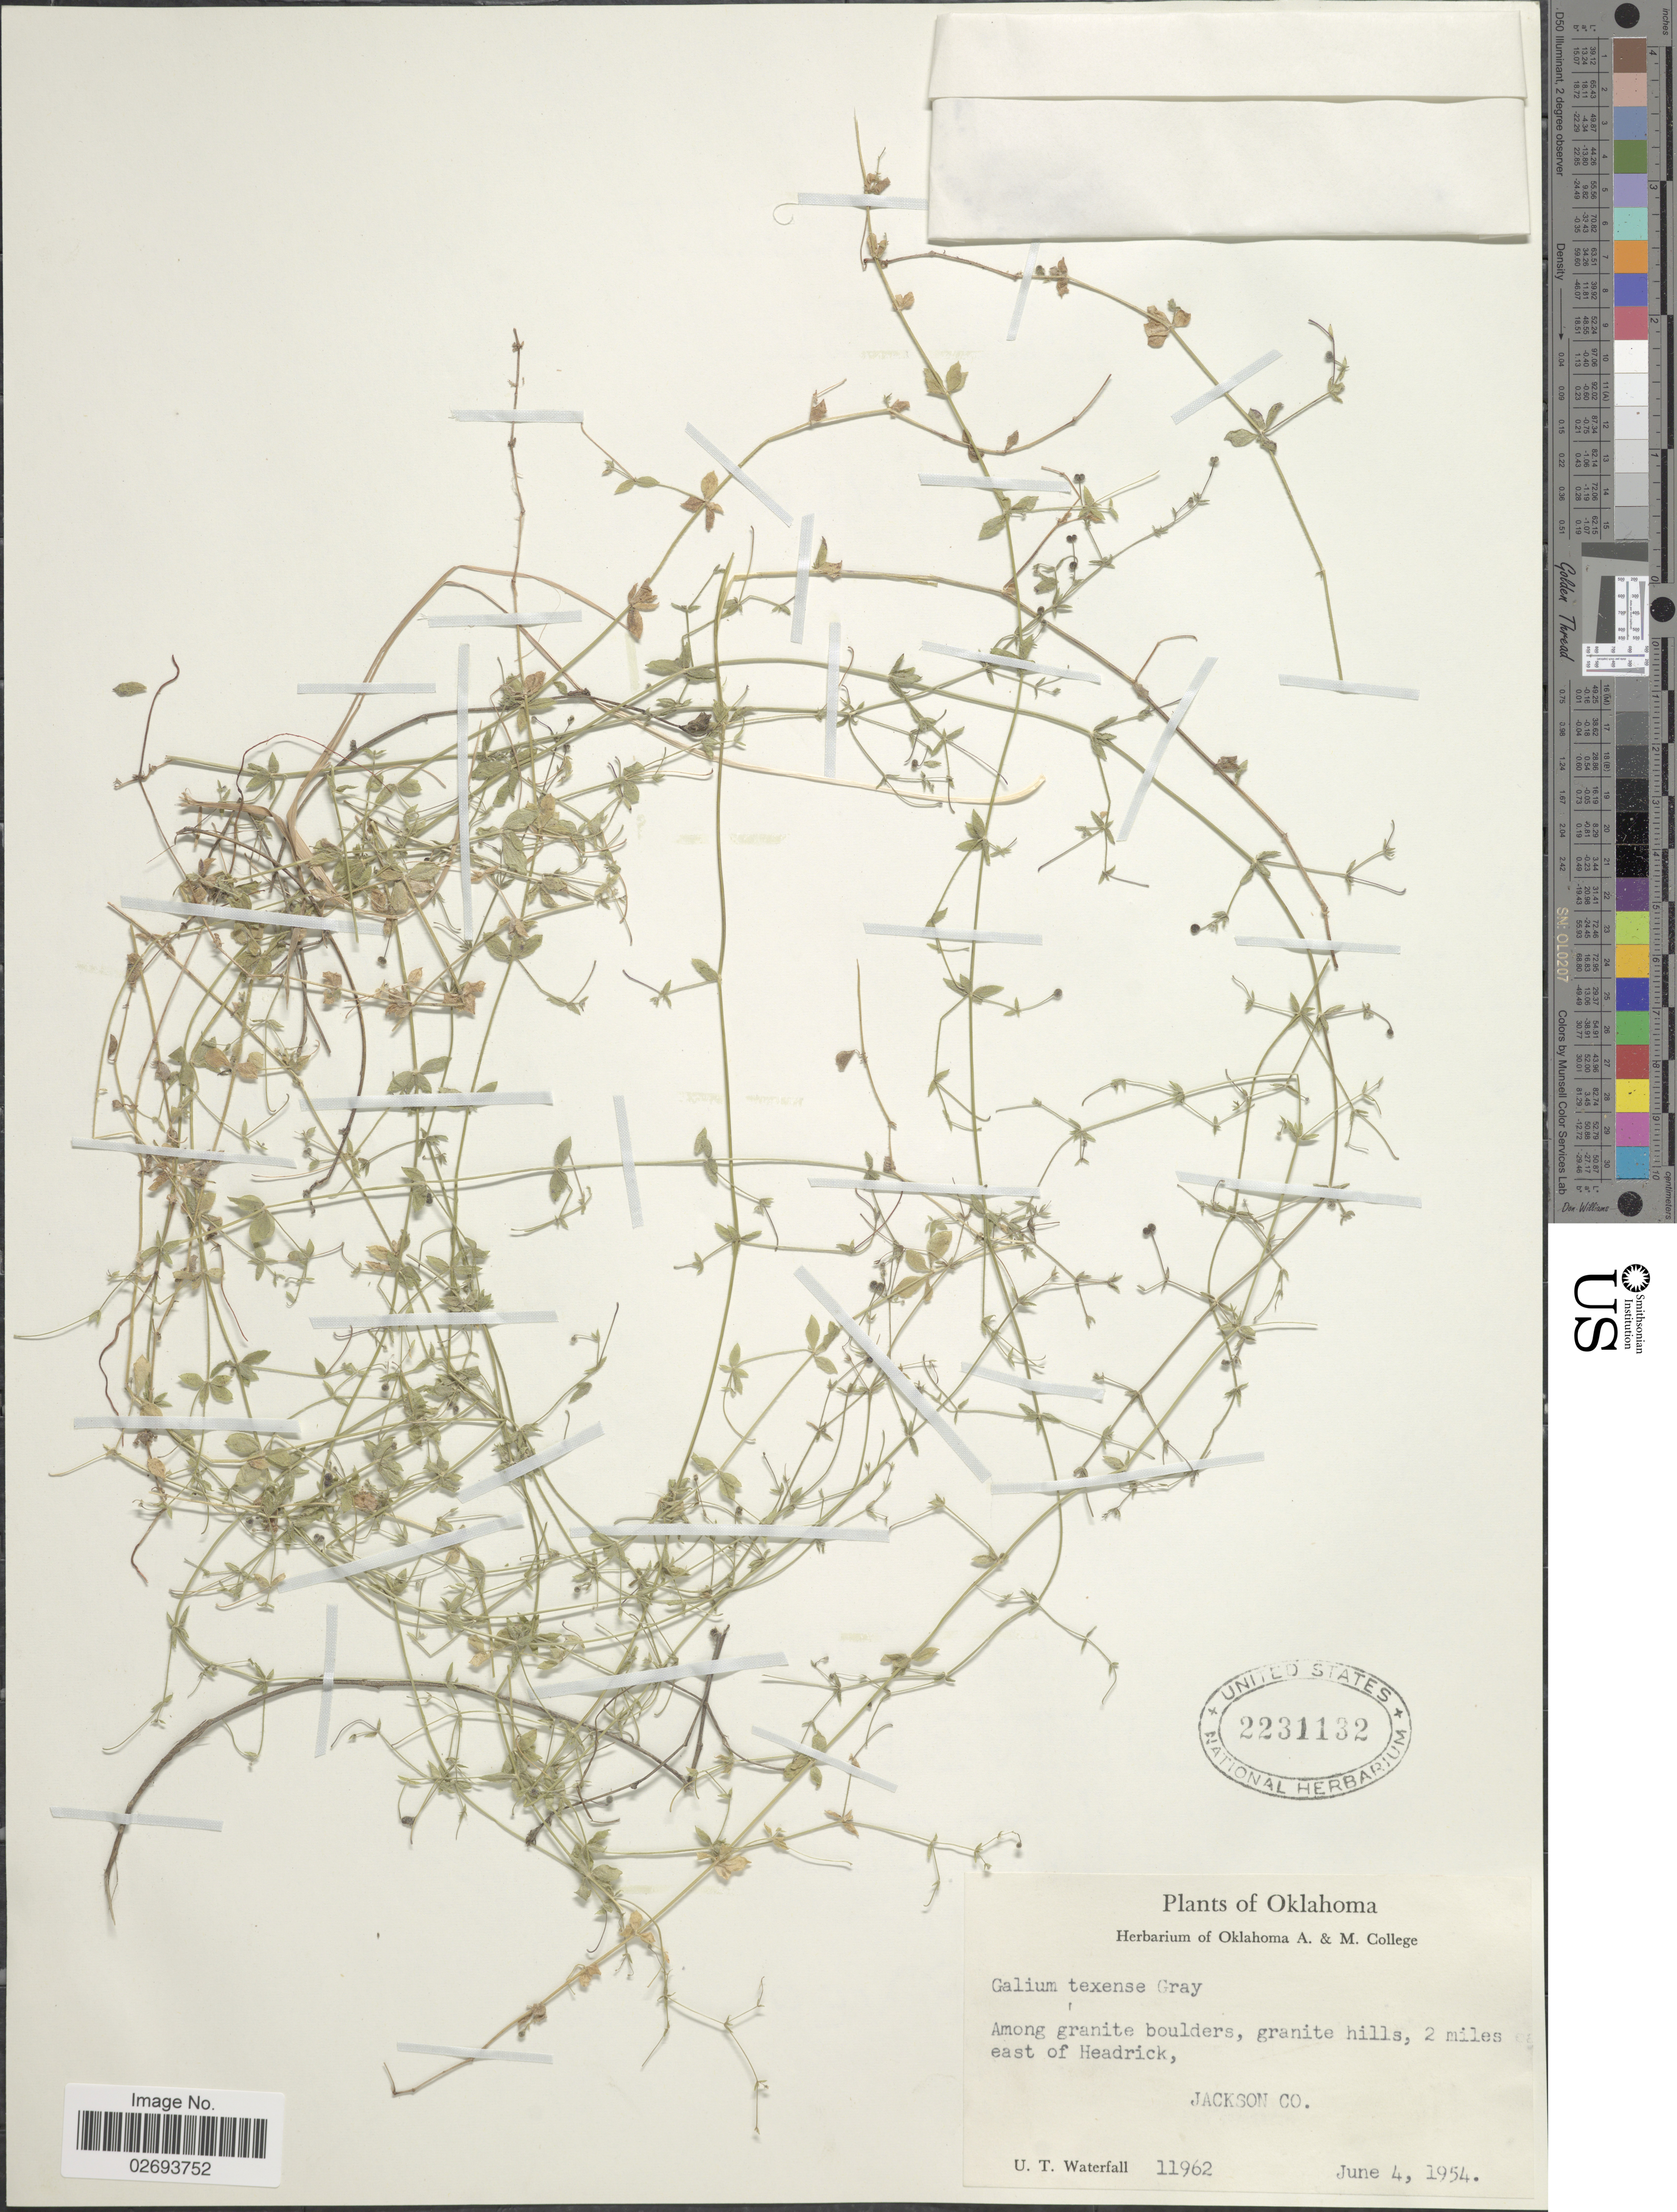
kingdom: Plantae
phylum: Tracheophyta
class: Magnoliopsida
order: Gentianales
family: Rubiaceae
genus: Galium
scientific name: Galium texense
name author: A. Gray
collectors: U. T. Waterfall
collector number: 11962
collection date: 1954-06-04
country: United States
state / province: Oklahoma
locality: Among granite boulders, granite hills, 2 miles east of Headrick, Jackson Co.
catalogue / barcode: US 2231132